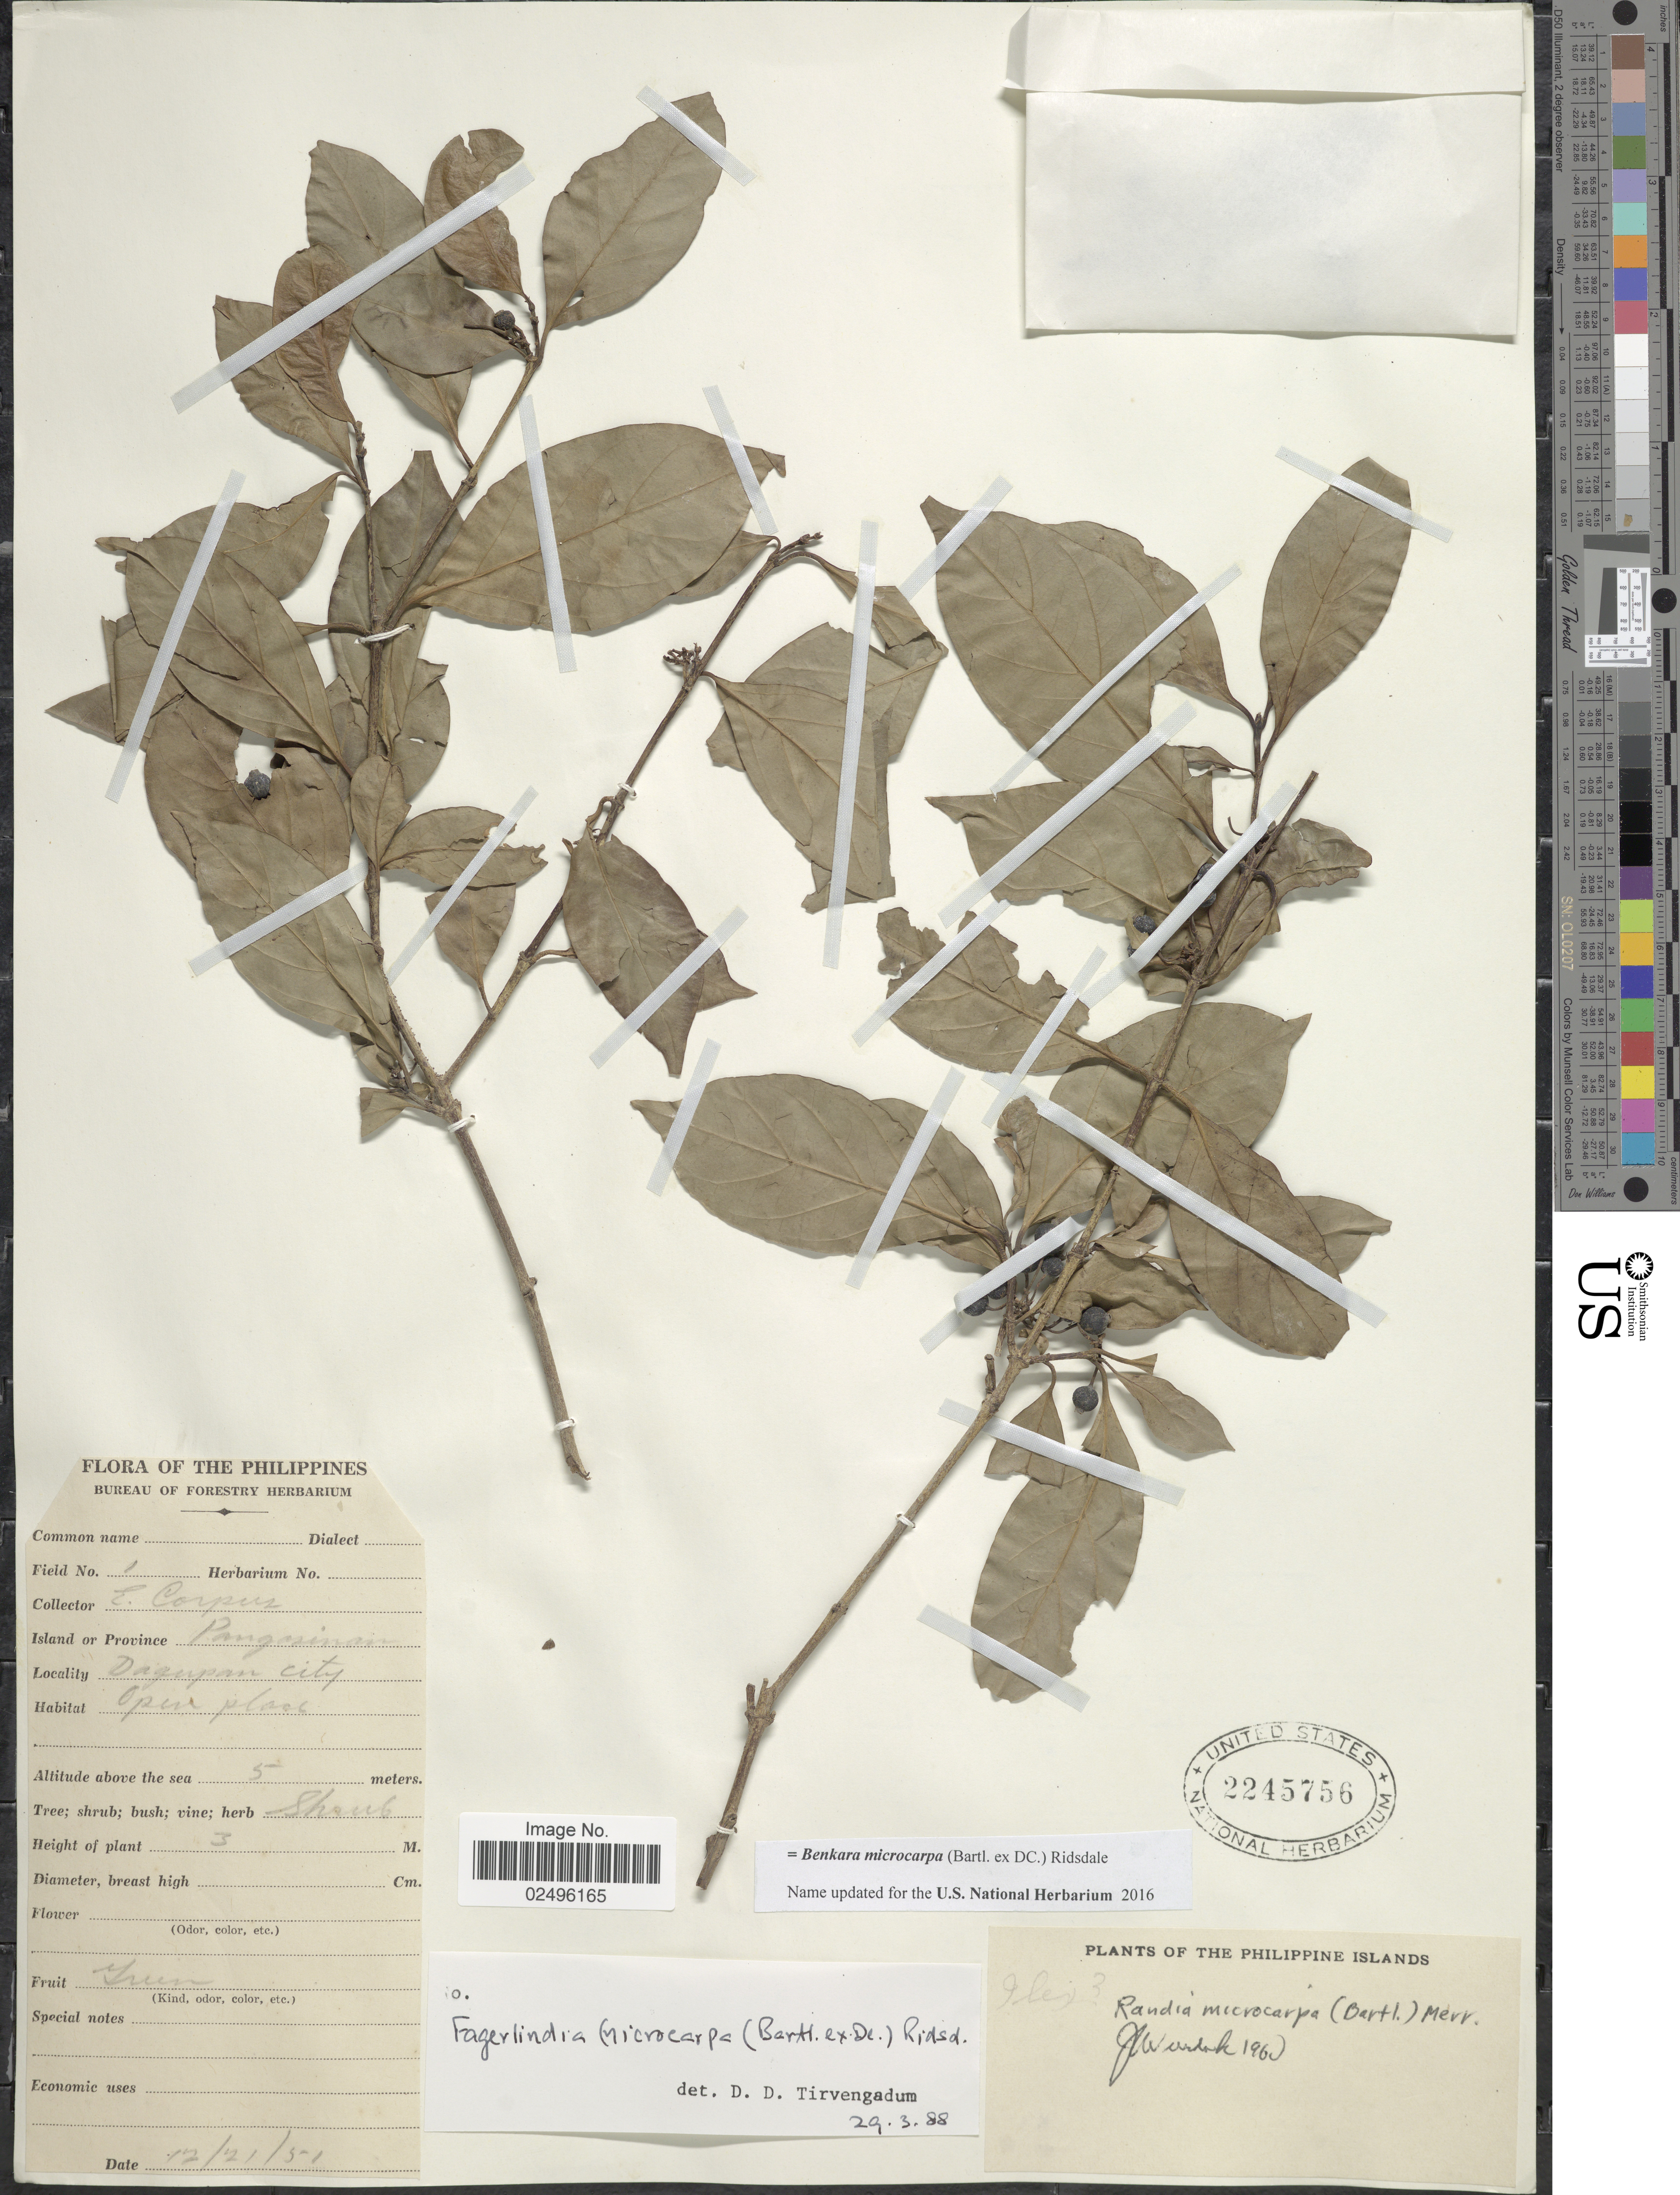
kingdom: Plantae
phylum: Tracheophyta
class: Magnoliopsida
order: Gentianales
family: Rubiaceae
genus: Fagerlindia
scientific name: Fagerlindia microcarpa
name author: (Bartl. ex DC.) Ridsdale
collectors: E. Corp's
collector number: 1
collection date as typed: Transcribed d/m/y: 21/12/51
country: Philippines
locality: The Philippine Islands, Island or Province Pangasinan, Dagupan City, open place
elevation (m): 5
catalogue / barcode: US 2245756